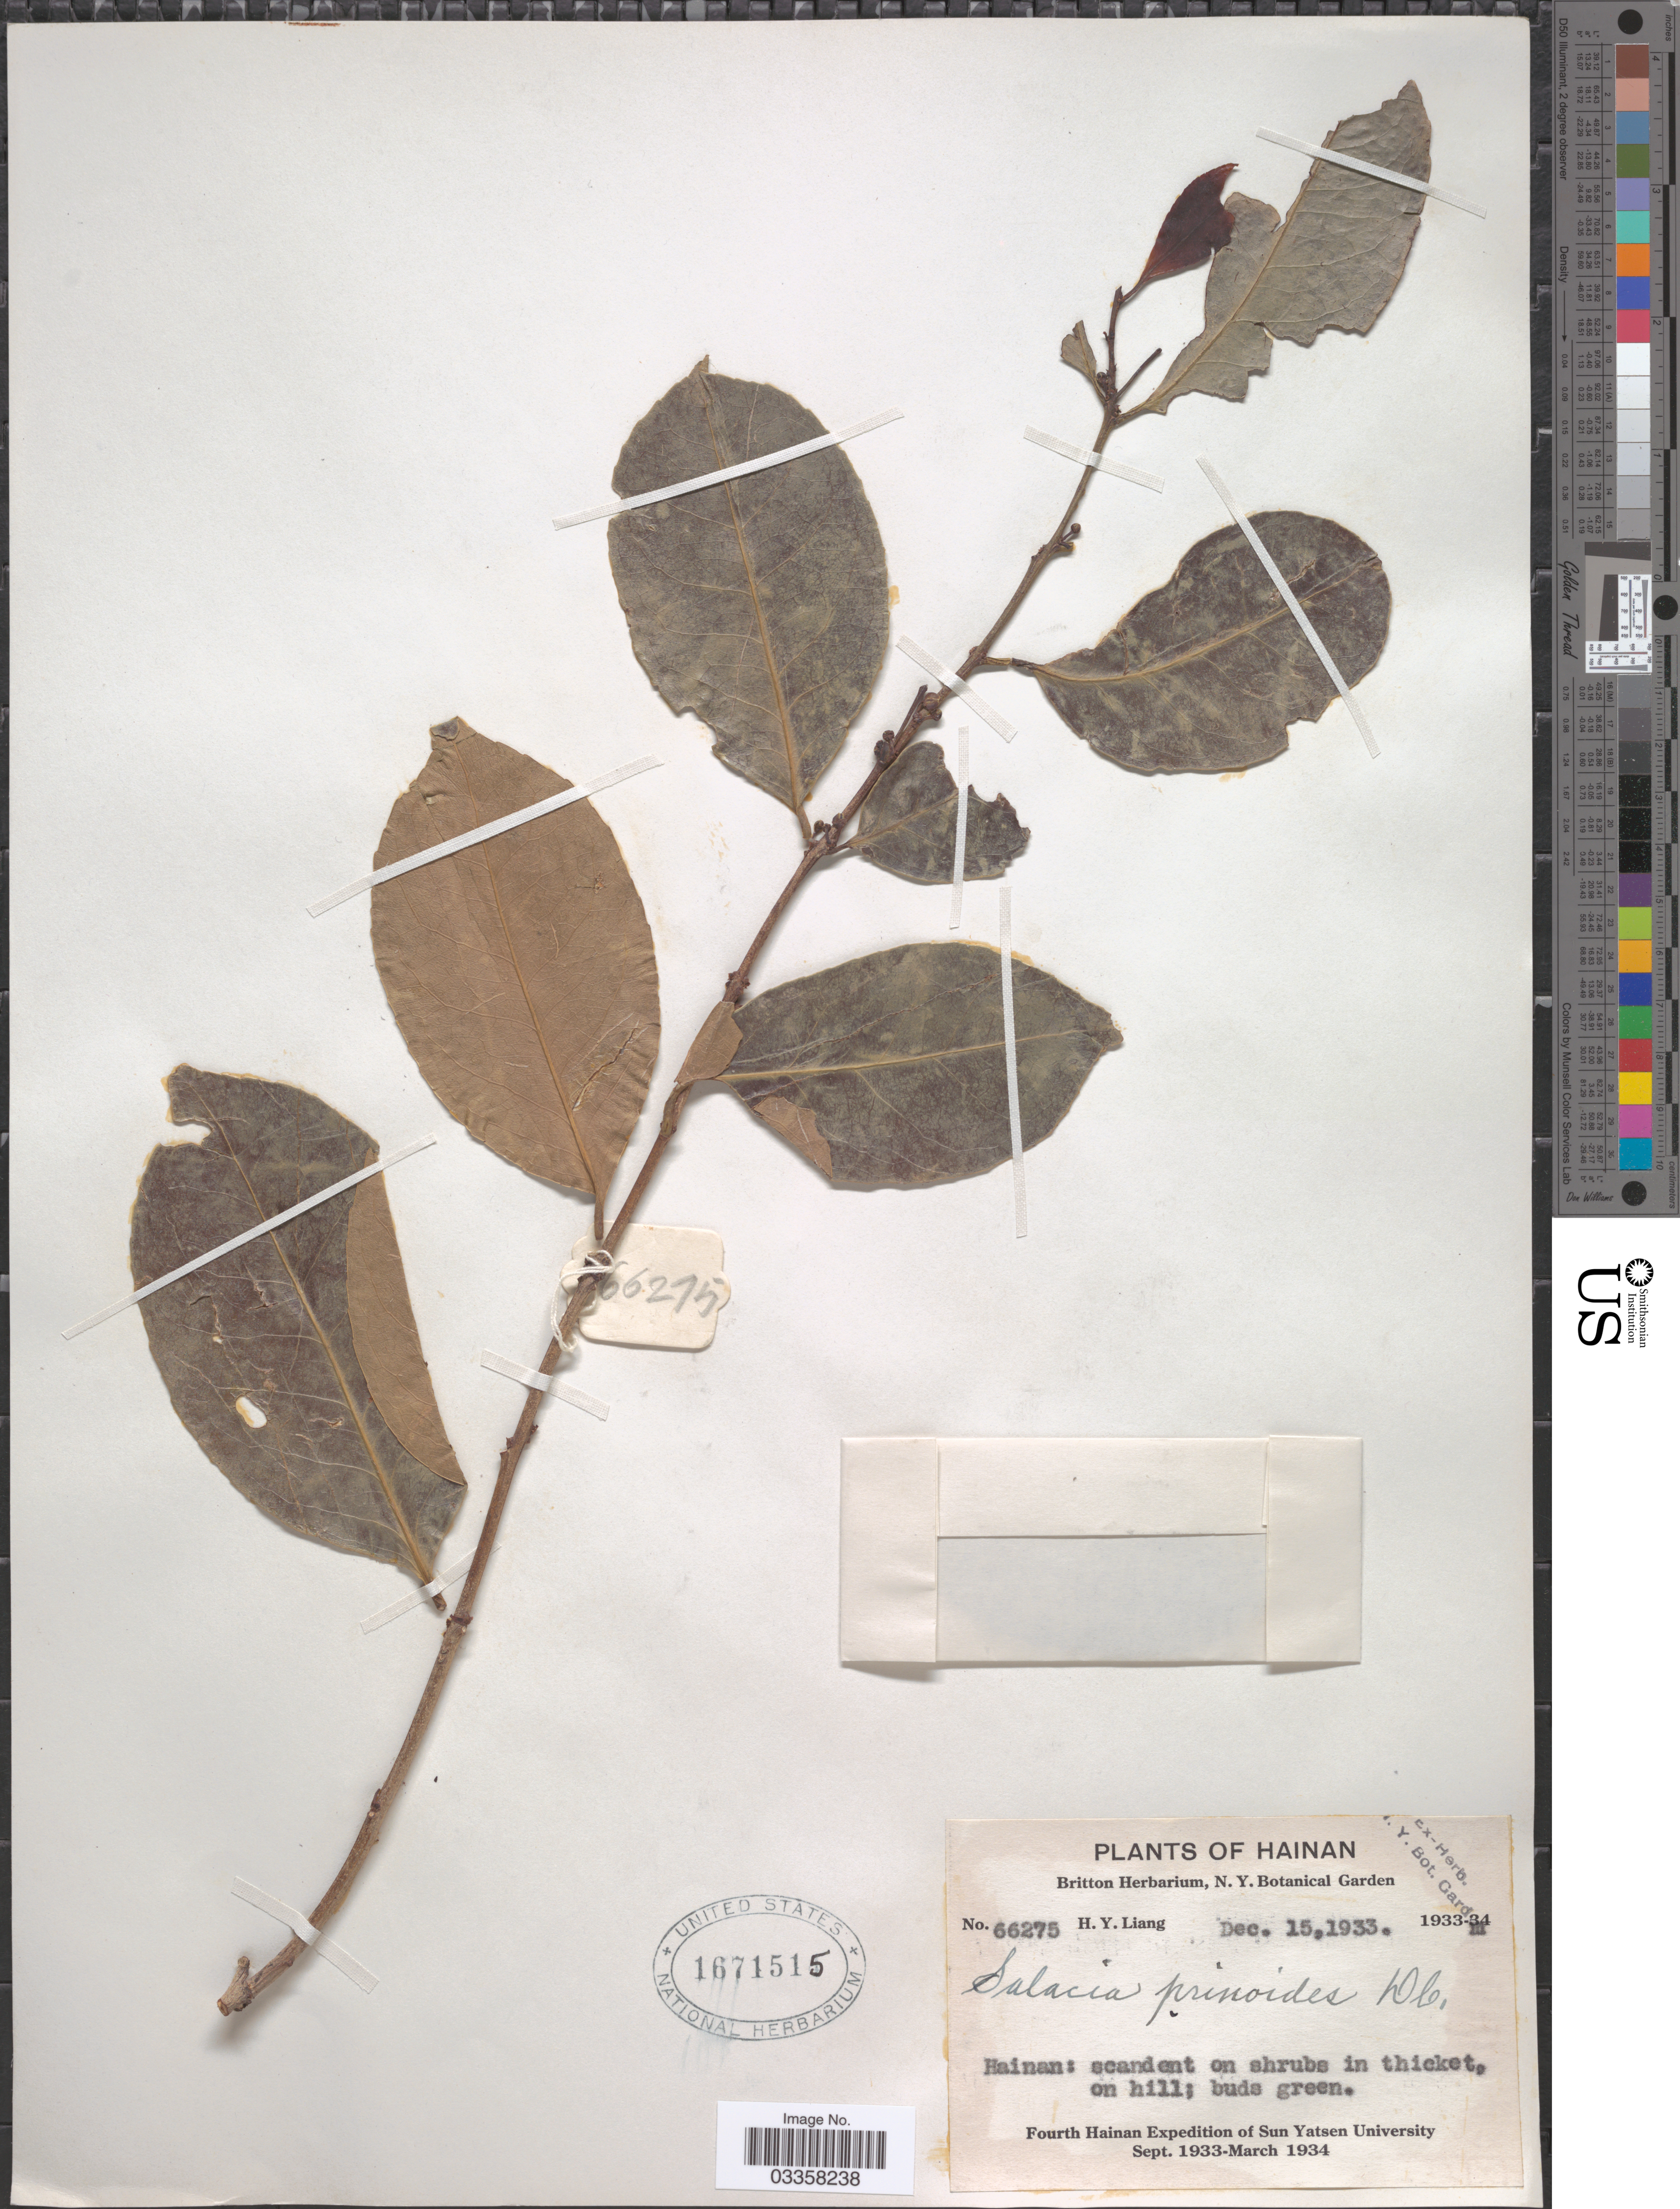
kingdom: Plantae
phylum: Tracheophyta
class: Magnoliopsida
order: Celastrales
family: Celastraceae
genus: Salacia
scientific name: Salacia chinensis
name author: L.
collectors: H. Y. Liang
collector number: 66275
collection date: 1933-12-15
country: China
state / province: Hainan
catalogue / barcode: US 1671515